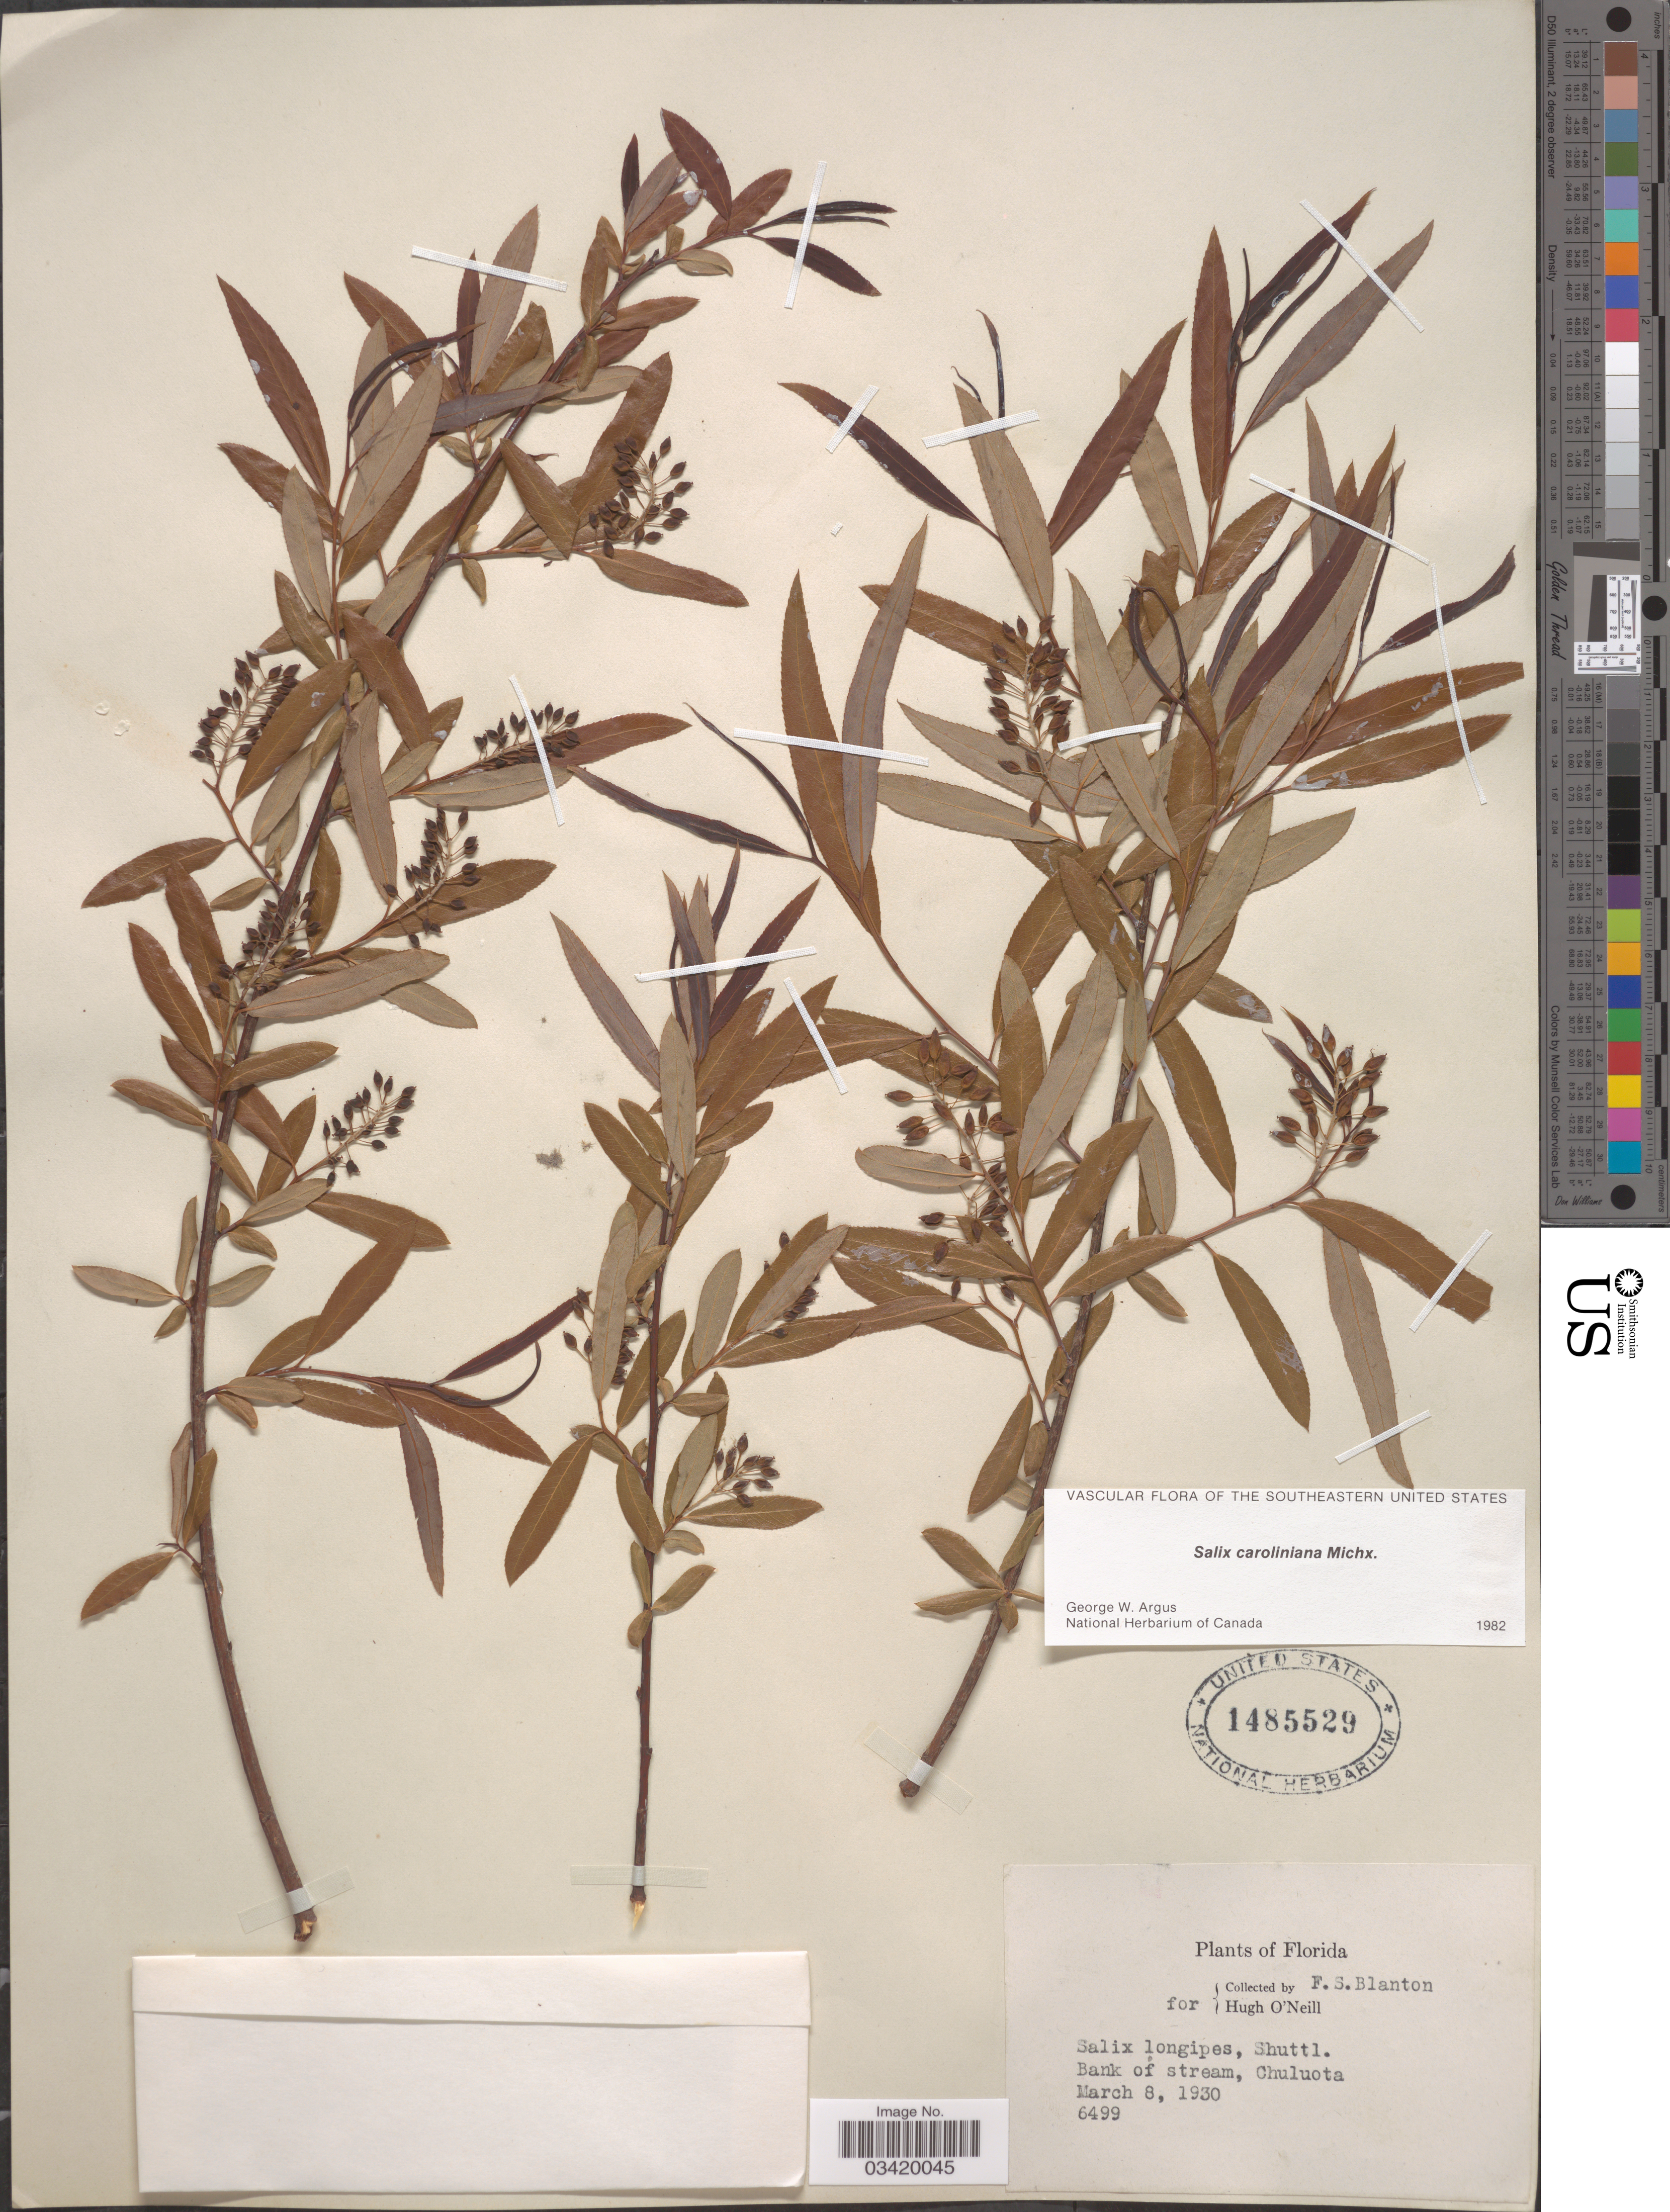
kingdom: Plantae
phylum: Tracheophyta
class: Magnoliopsida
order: Malpighiales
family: Salicaceae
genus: Salix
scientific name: Salix caroliniana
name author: Michx.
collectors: F. S. Blanton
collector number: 6499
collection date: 1930-03-08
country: United States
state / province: Florida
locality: Bank of stream, Chuluota.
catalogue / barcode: US 1485529